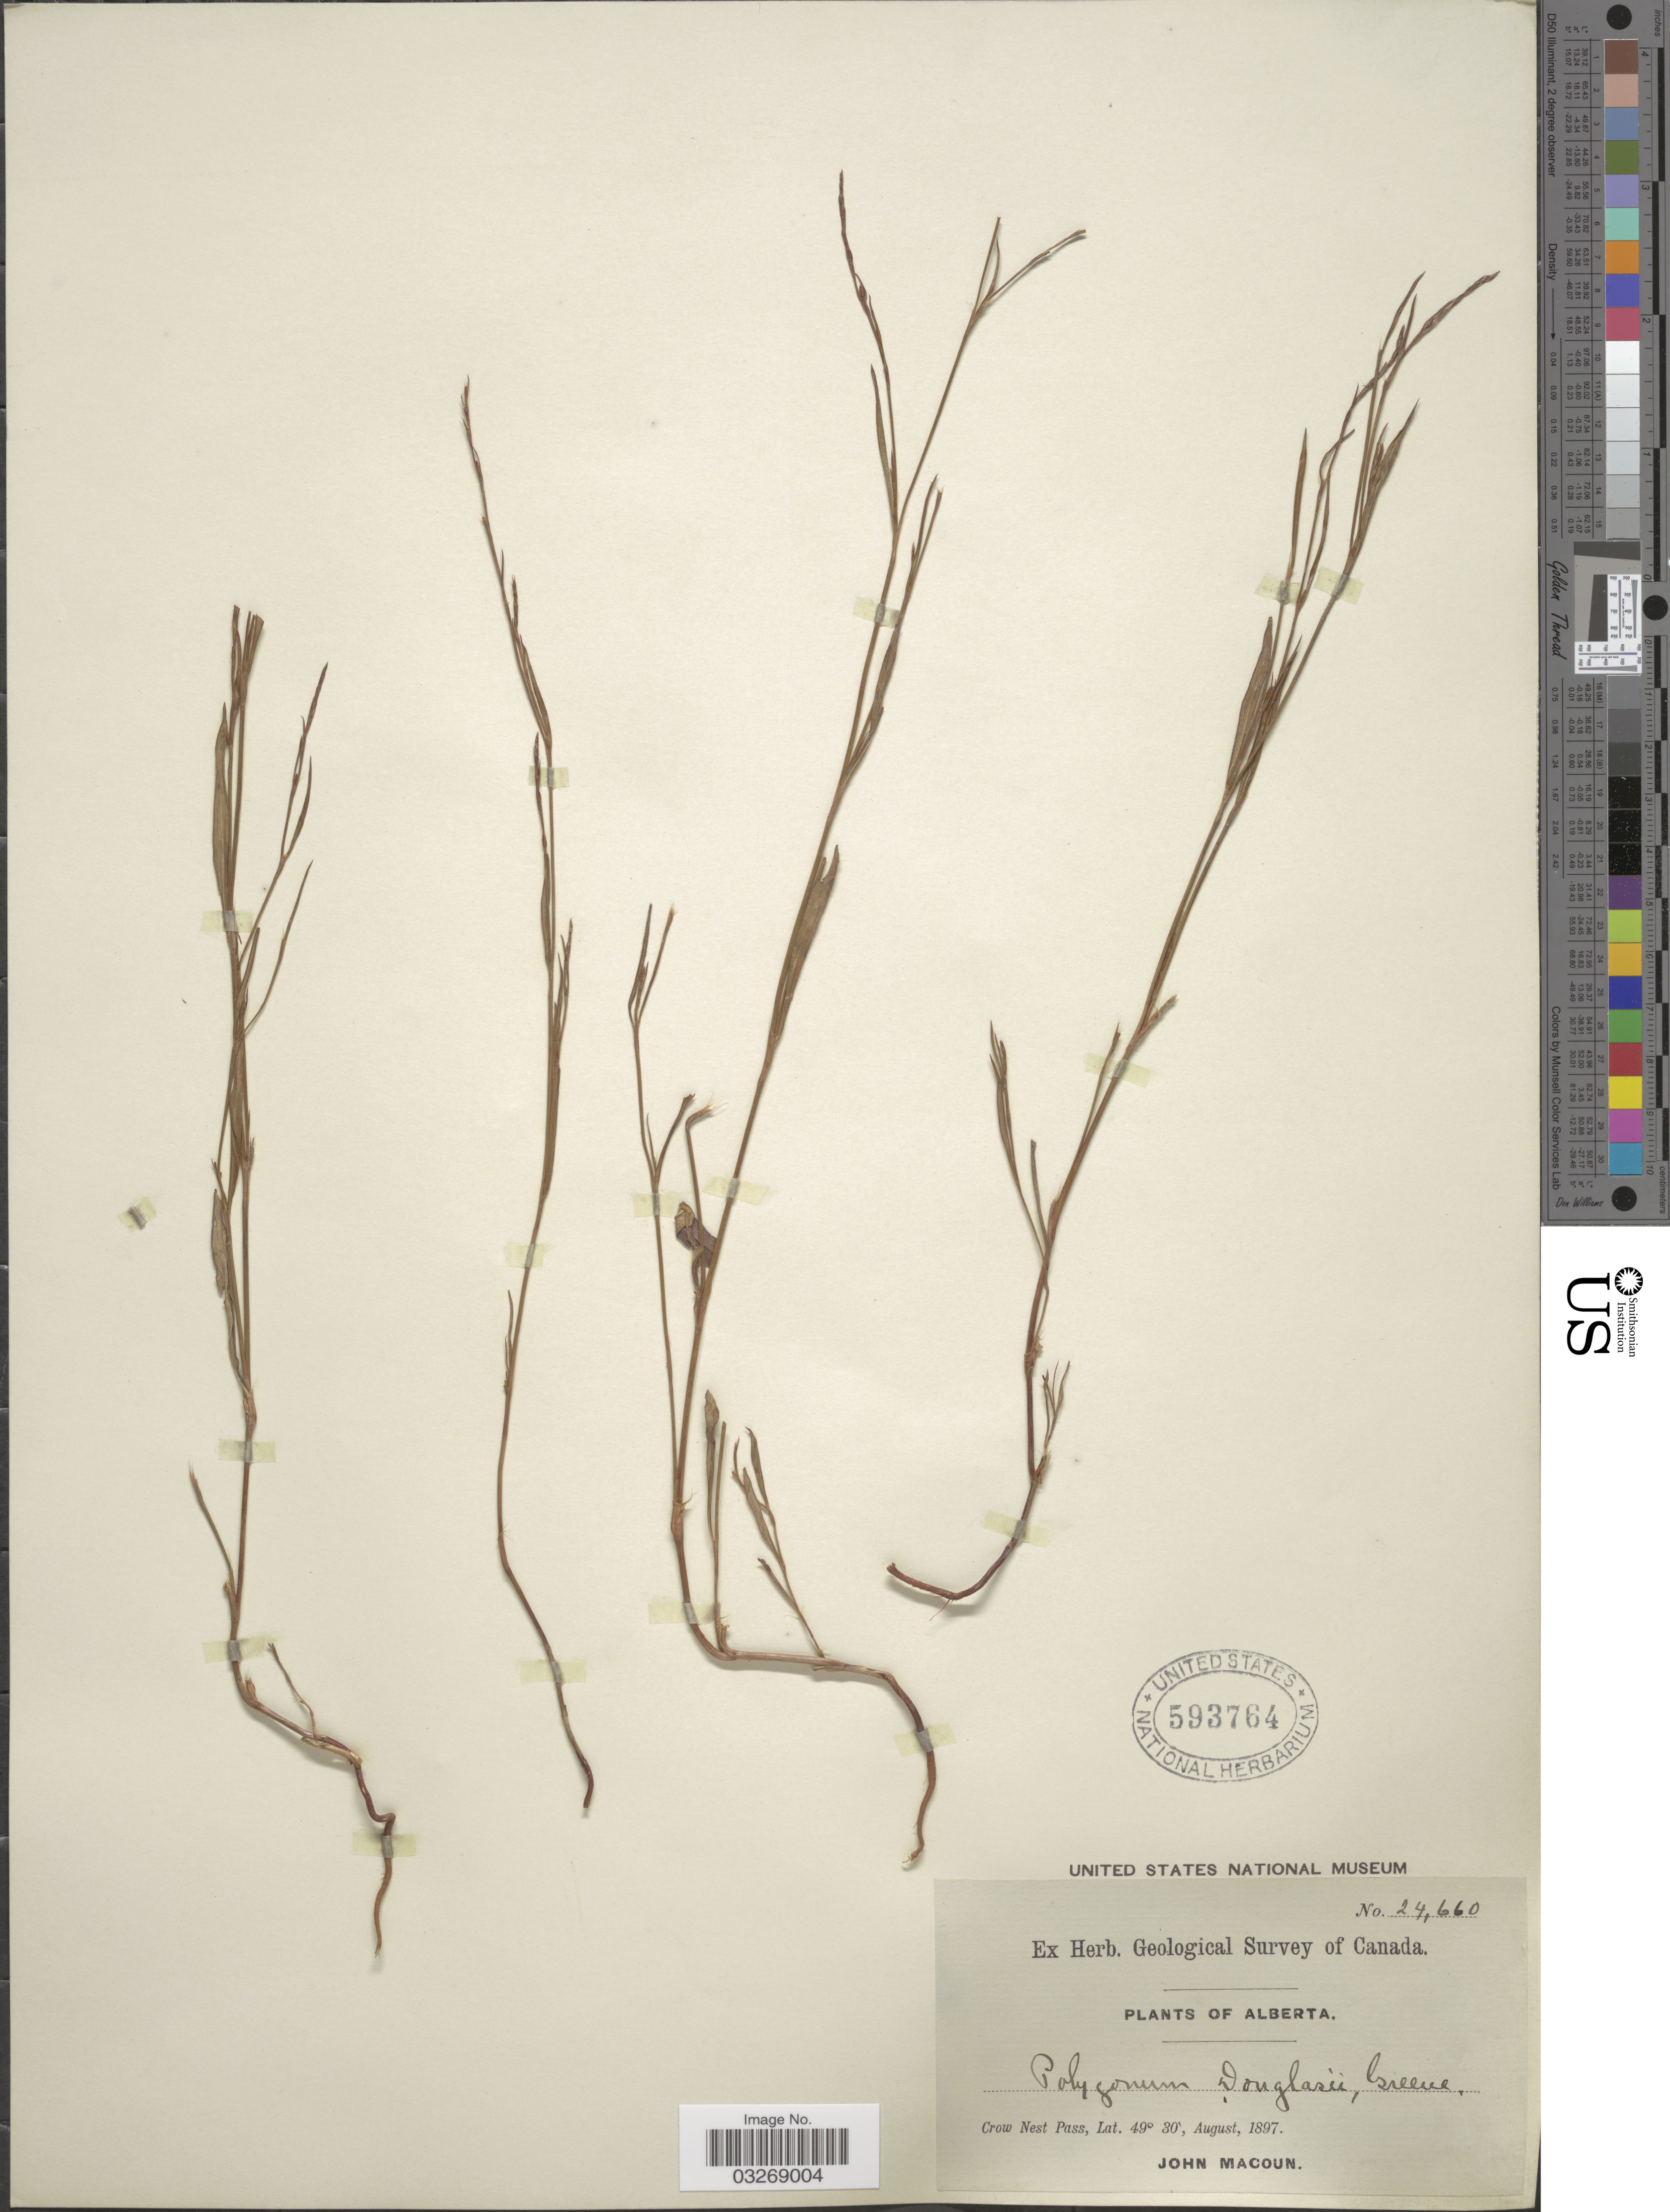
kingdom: Plantae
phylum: Tracheophyta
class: Magnoliopsida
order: Caryophyllales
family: Polygonaceae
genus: Polygonum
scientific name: Polygonum douglasii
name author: Greene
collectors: J. Macoun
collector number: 24660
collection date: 1897-08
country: Canada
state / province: Alberta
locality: Crow Nest Pass.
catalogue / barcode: US 593764